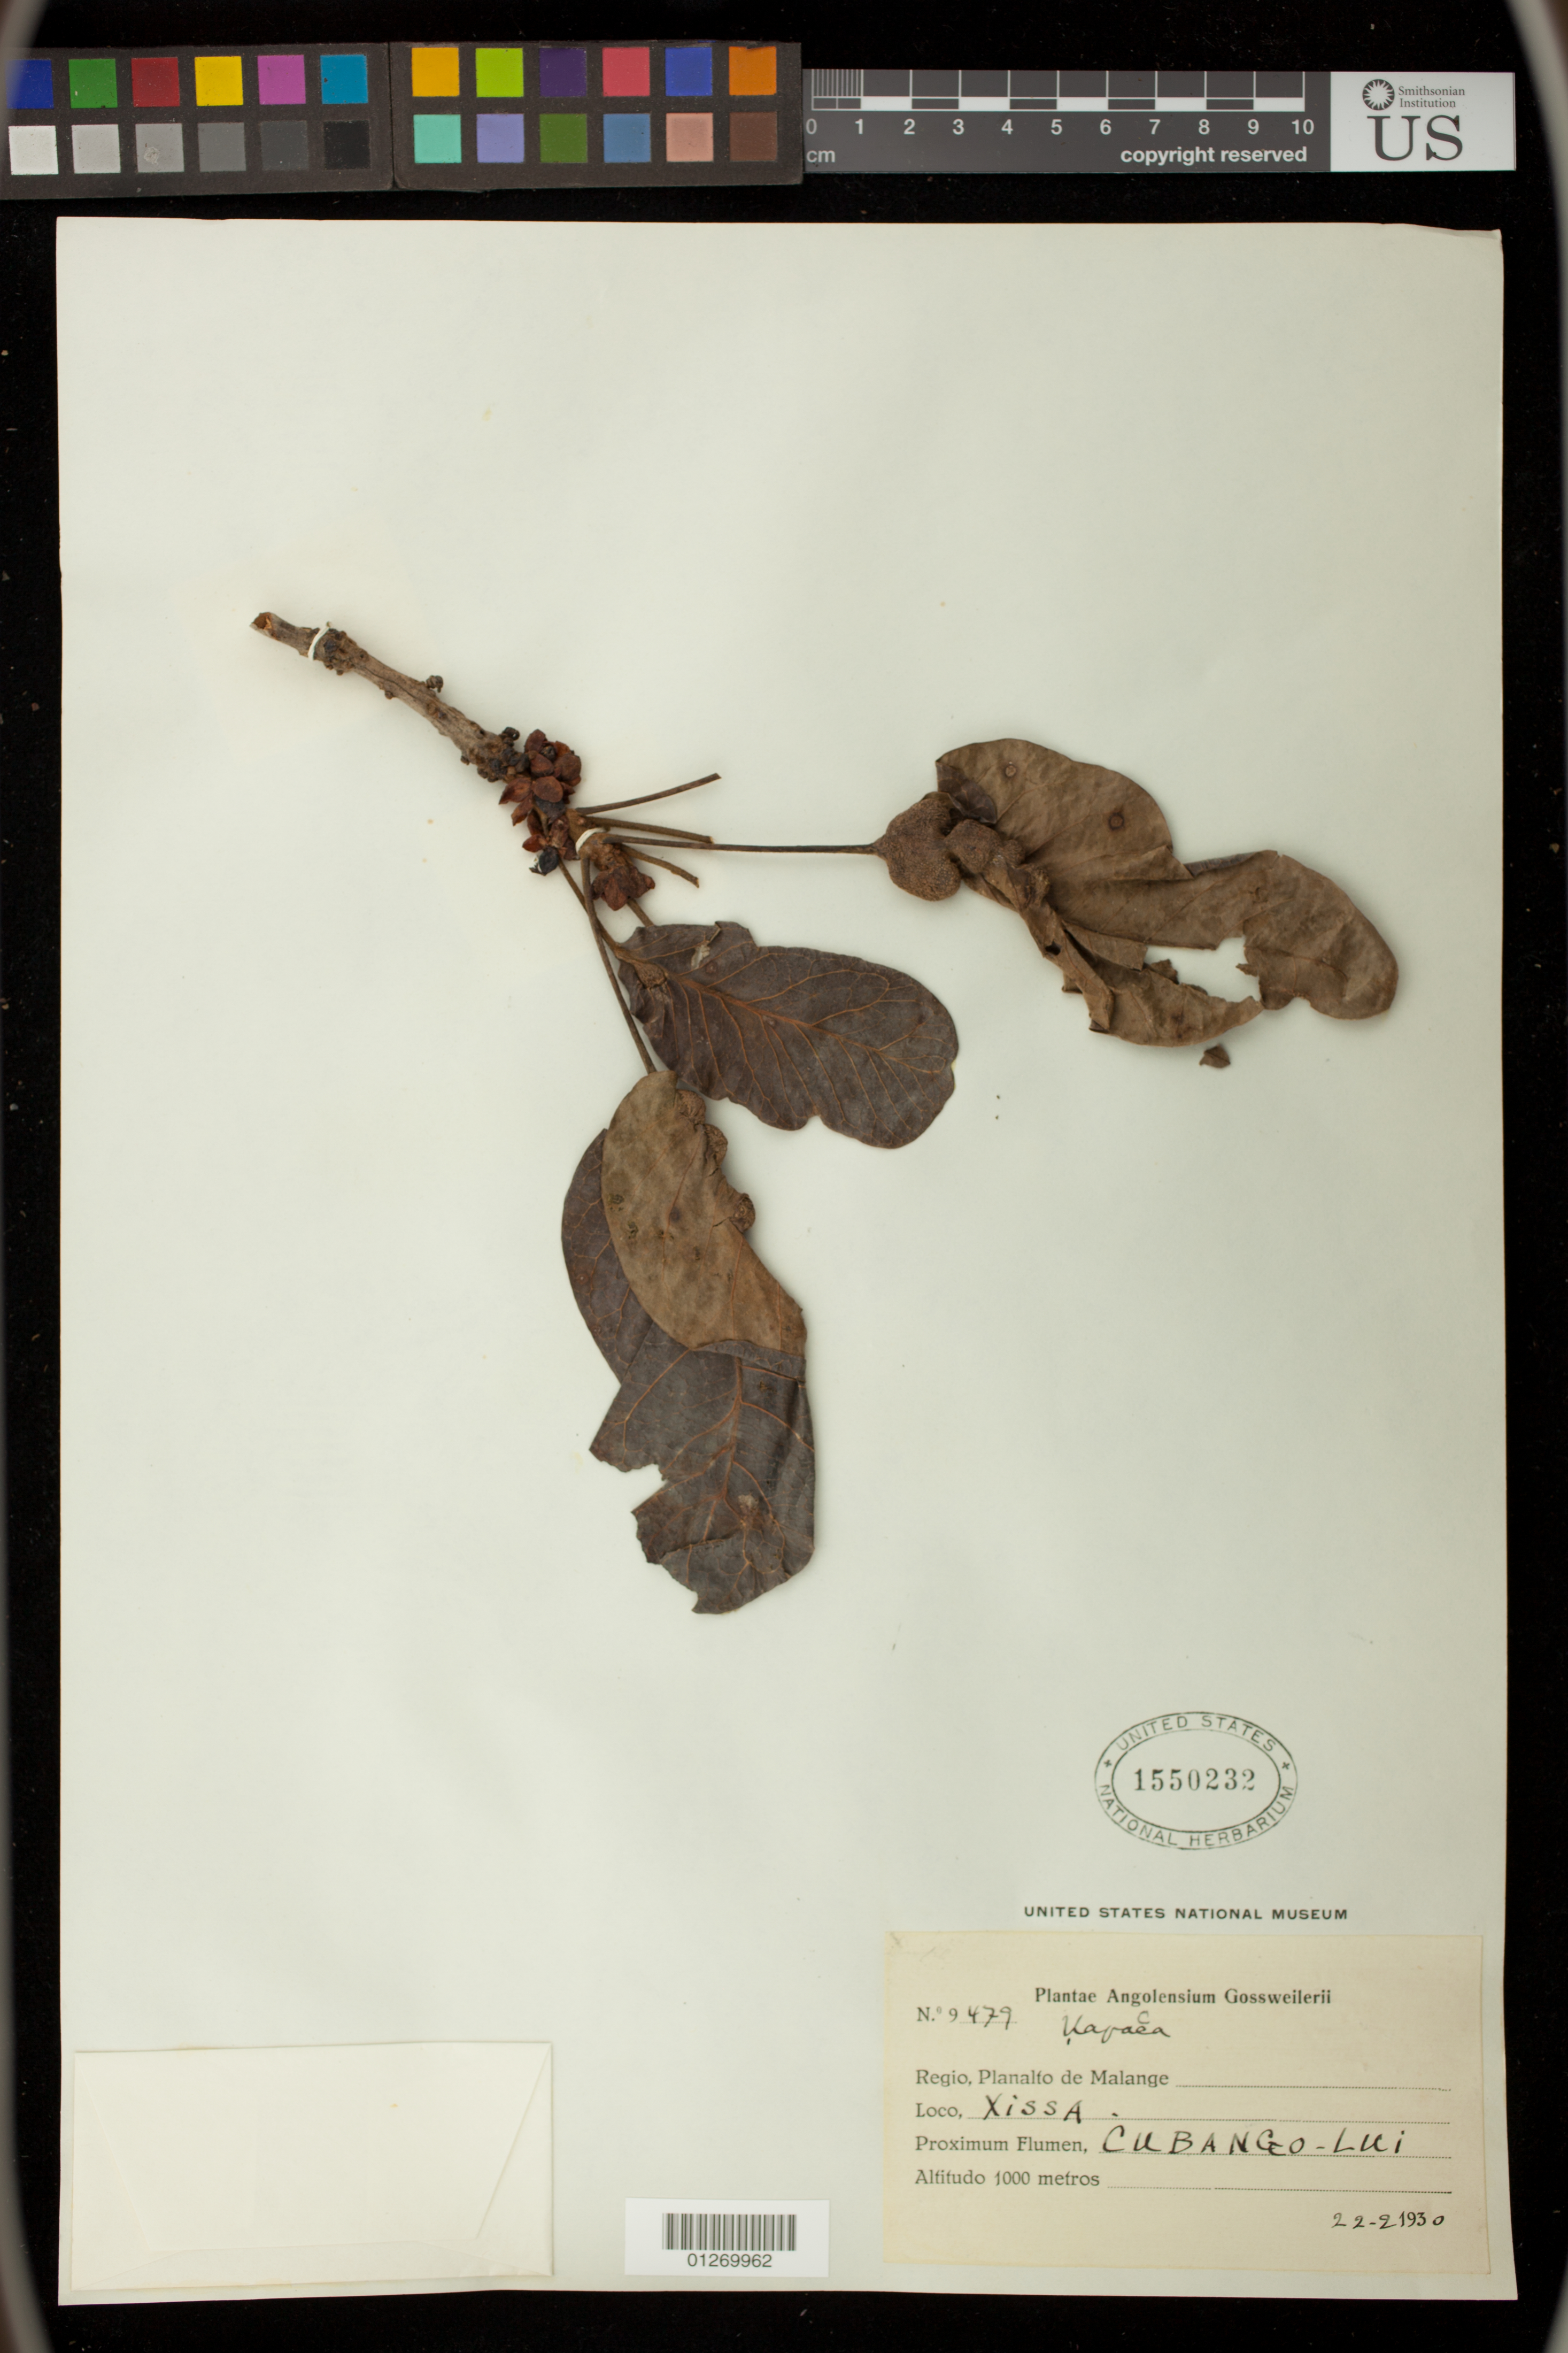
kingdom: Plantae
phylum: Tracheophyta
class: Magnoliopsida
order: Malpighiales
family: Phyllanthaceae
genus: Uapaca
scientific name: Uapaca sp.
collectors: J. Gossweiler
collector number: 9479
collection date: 1930-02-22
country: Angola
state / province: Malange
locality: Planalto de Malange, Xissa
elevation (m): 1000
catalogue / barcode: US 1550232